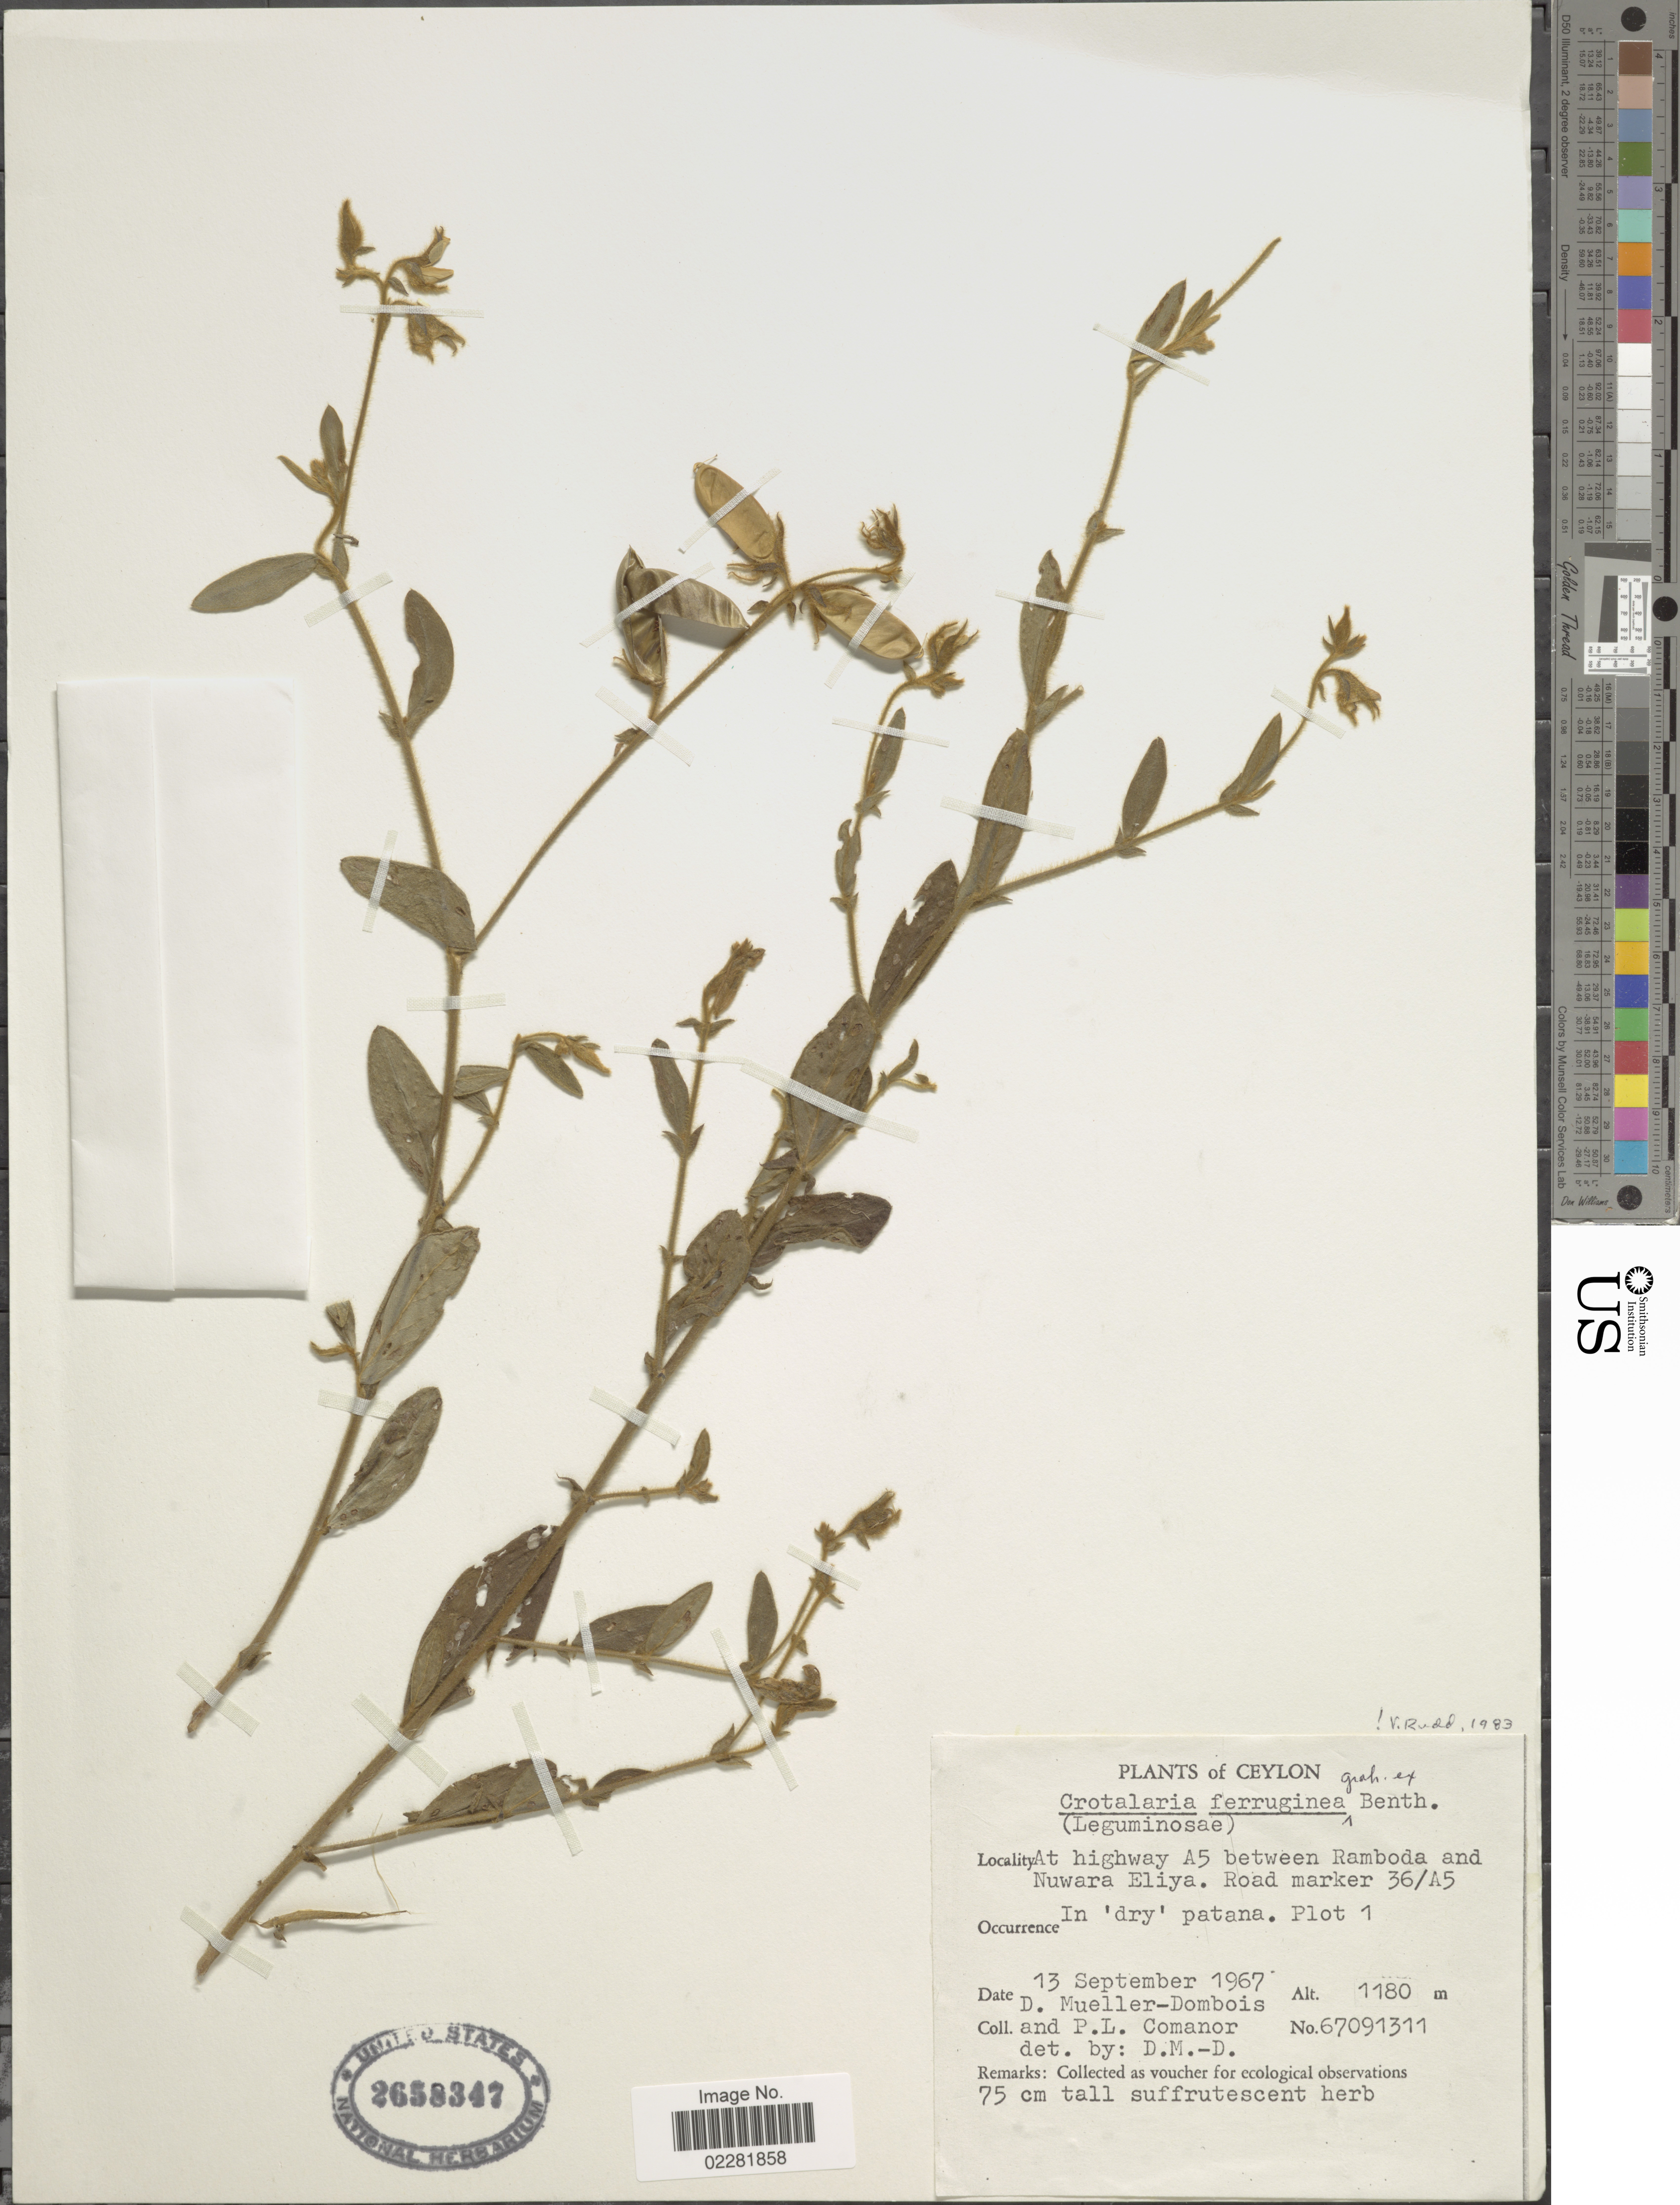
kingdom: Plantae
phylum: Tracheophyta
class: Magnoliopsida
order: Fabales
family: Fabaceae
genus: Crotalaria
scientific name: Crotalaria ferruginea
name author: Graham ex Benth.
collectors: D. Mueller-Dombois & P. Comanor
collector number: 67091311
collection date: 1967-09-13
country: Sri Lanka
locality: Ceylon, at highway A5 between Ramboda and Nuwara Eliya, road marker 36/A5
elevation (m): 1180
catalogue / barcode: US 2658347